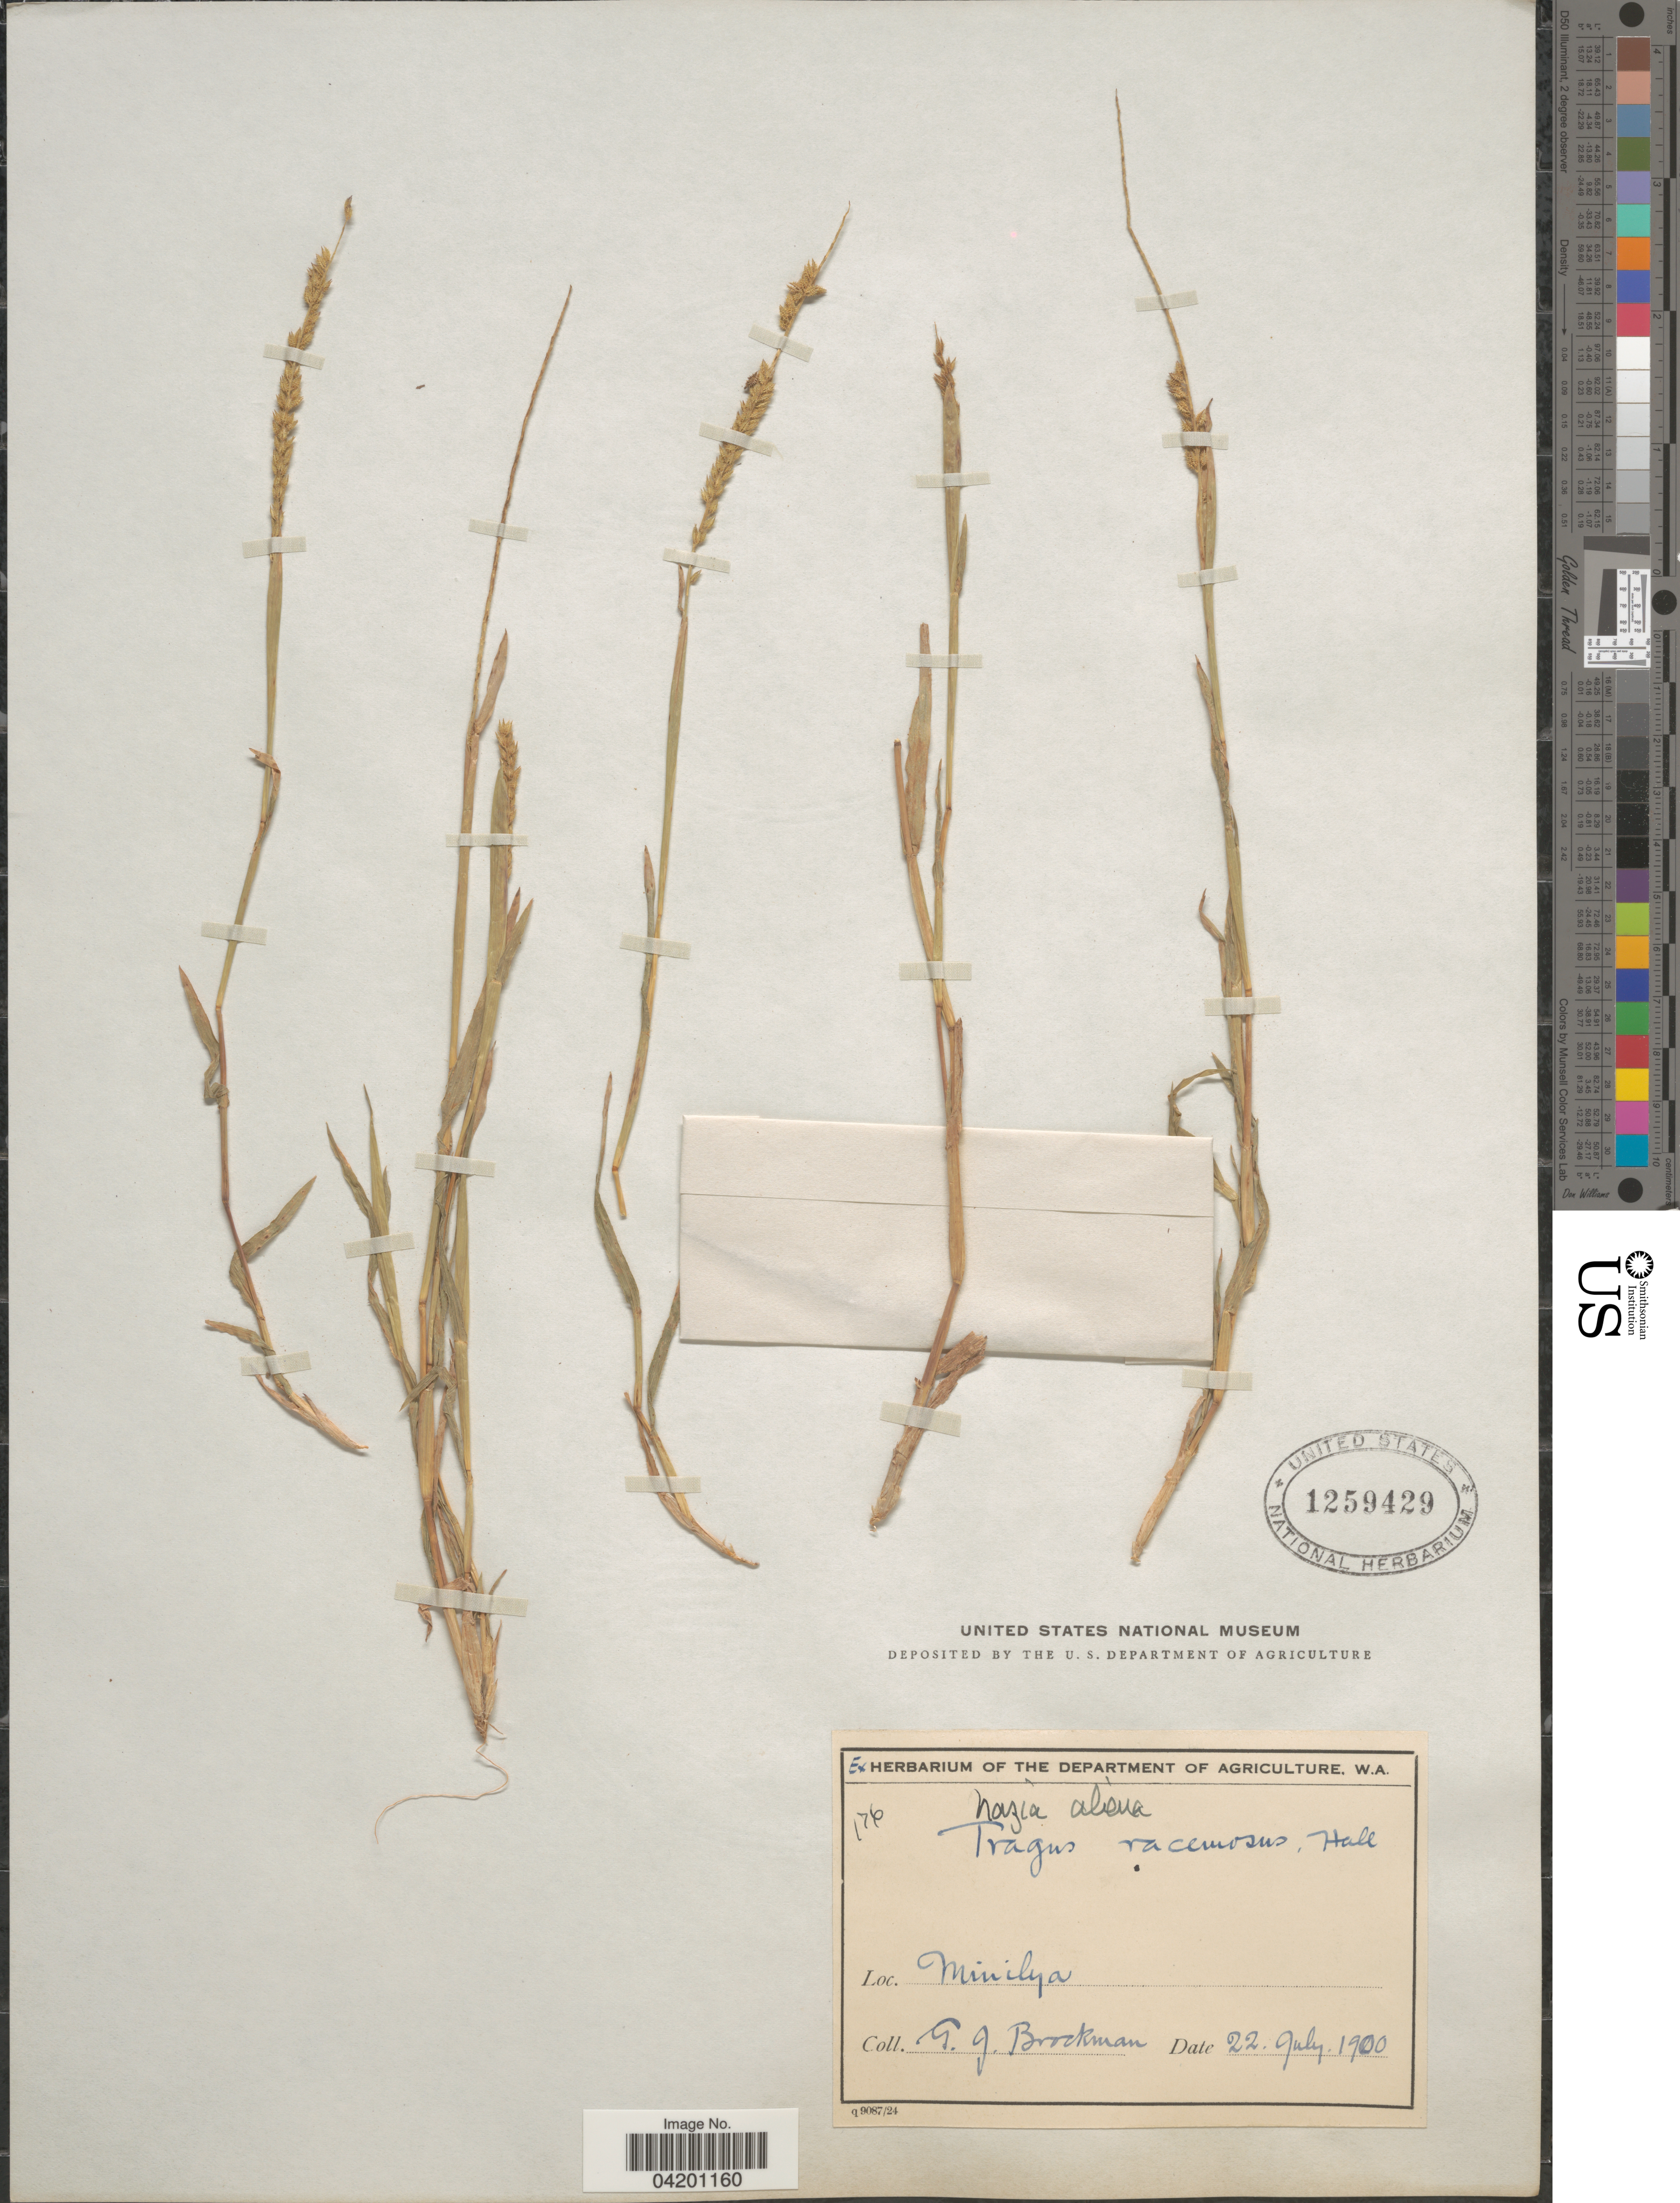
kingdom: Plantae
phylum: Tracheophyta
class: Liliopsida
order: Poales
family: Poaceae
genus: Tragus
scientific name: Tragus australianus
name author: S.T. Blake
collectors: G. Brockman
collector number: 176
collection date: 1900-07-22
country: Australia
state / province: Western Australia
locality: Minilya.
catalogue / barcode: US 1259429